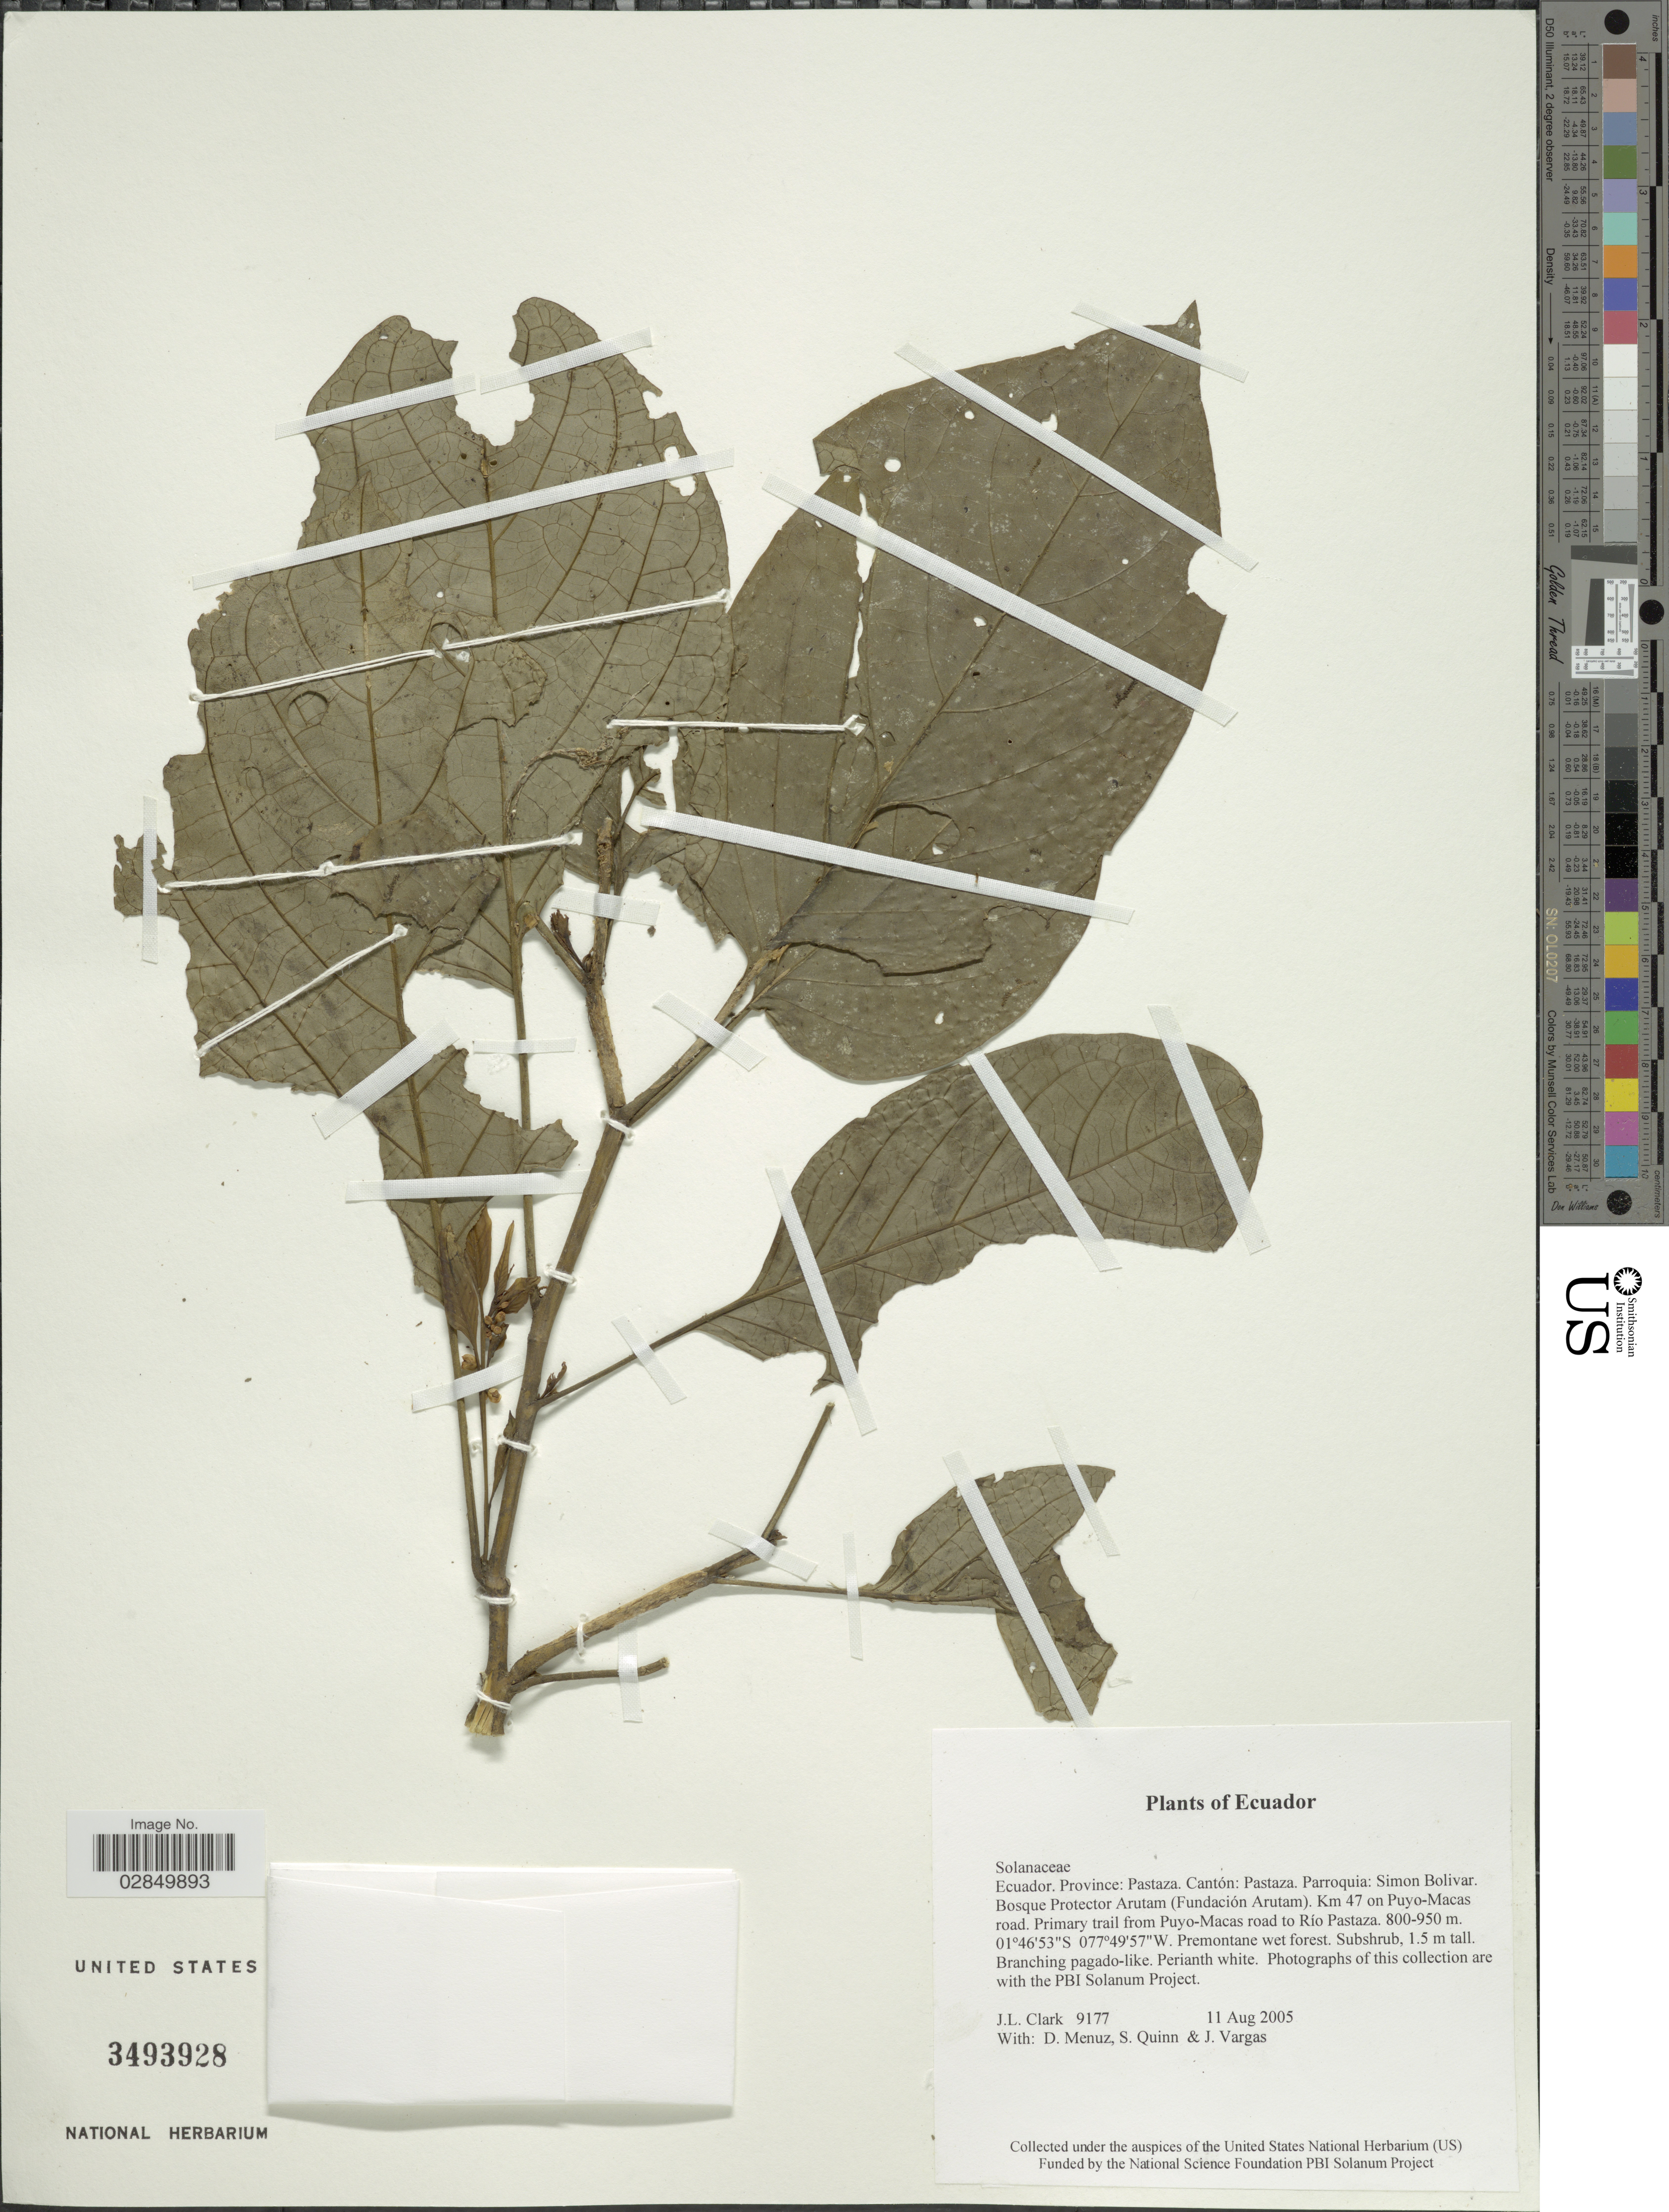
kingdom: Plantae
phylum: Tracheophyta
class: Magnoliopsida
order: Solanales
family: Solanaceae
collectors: J. L. Clark, D. Menuz, S. Quinn & J. Vargas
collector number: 9177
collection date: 2005-08-11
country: Ecuador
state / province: Pastaza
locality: Cantón Pastaza, Parroquia, Simon Bolivar, Bosque Protector Arutam (Fundación Arutam), Km 47 on Puyo-Macas road, Primary trail from Puyo-Macas road to Río Pastaza.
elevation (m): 800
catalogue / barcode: US 3493928